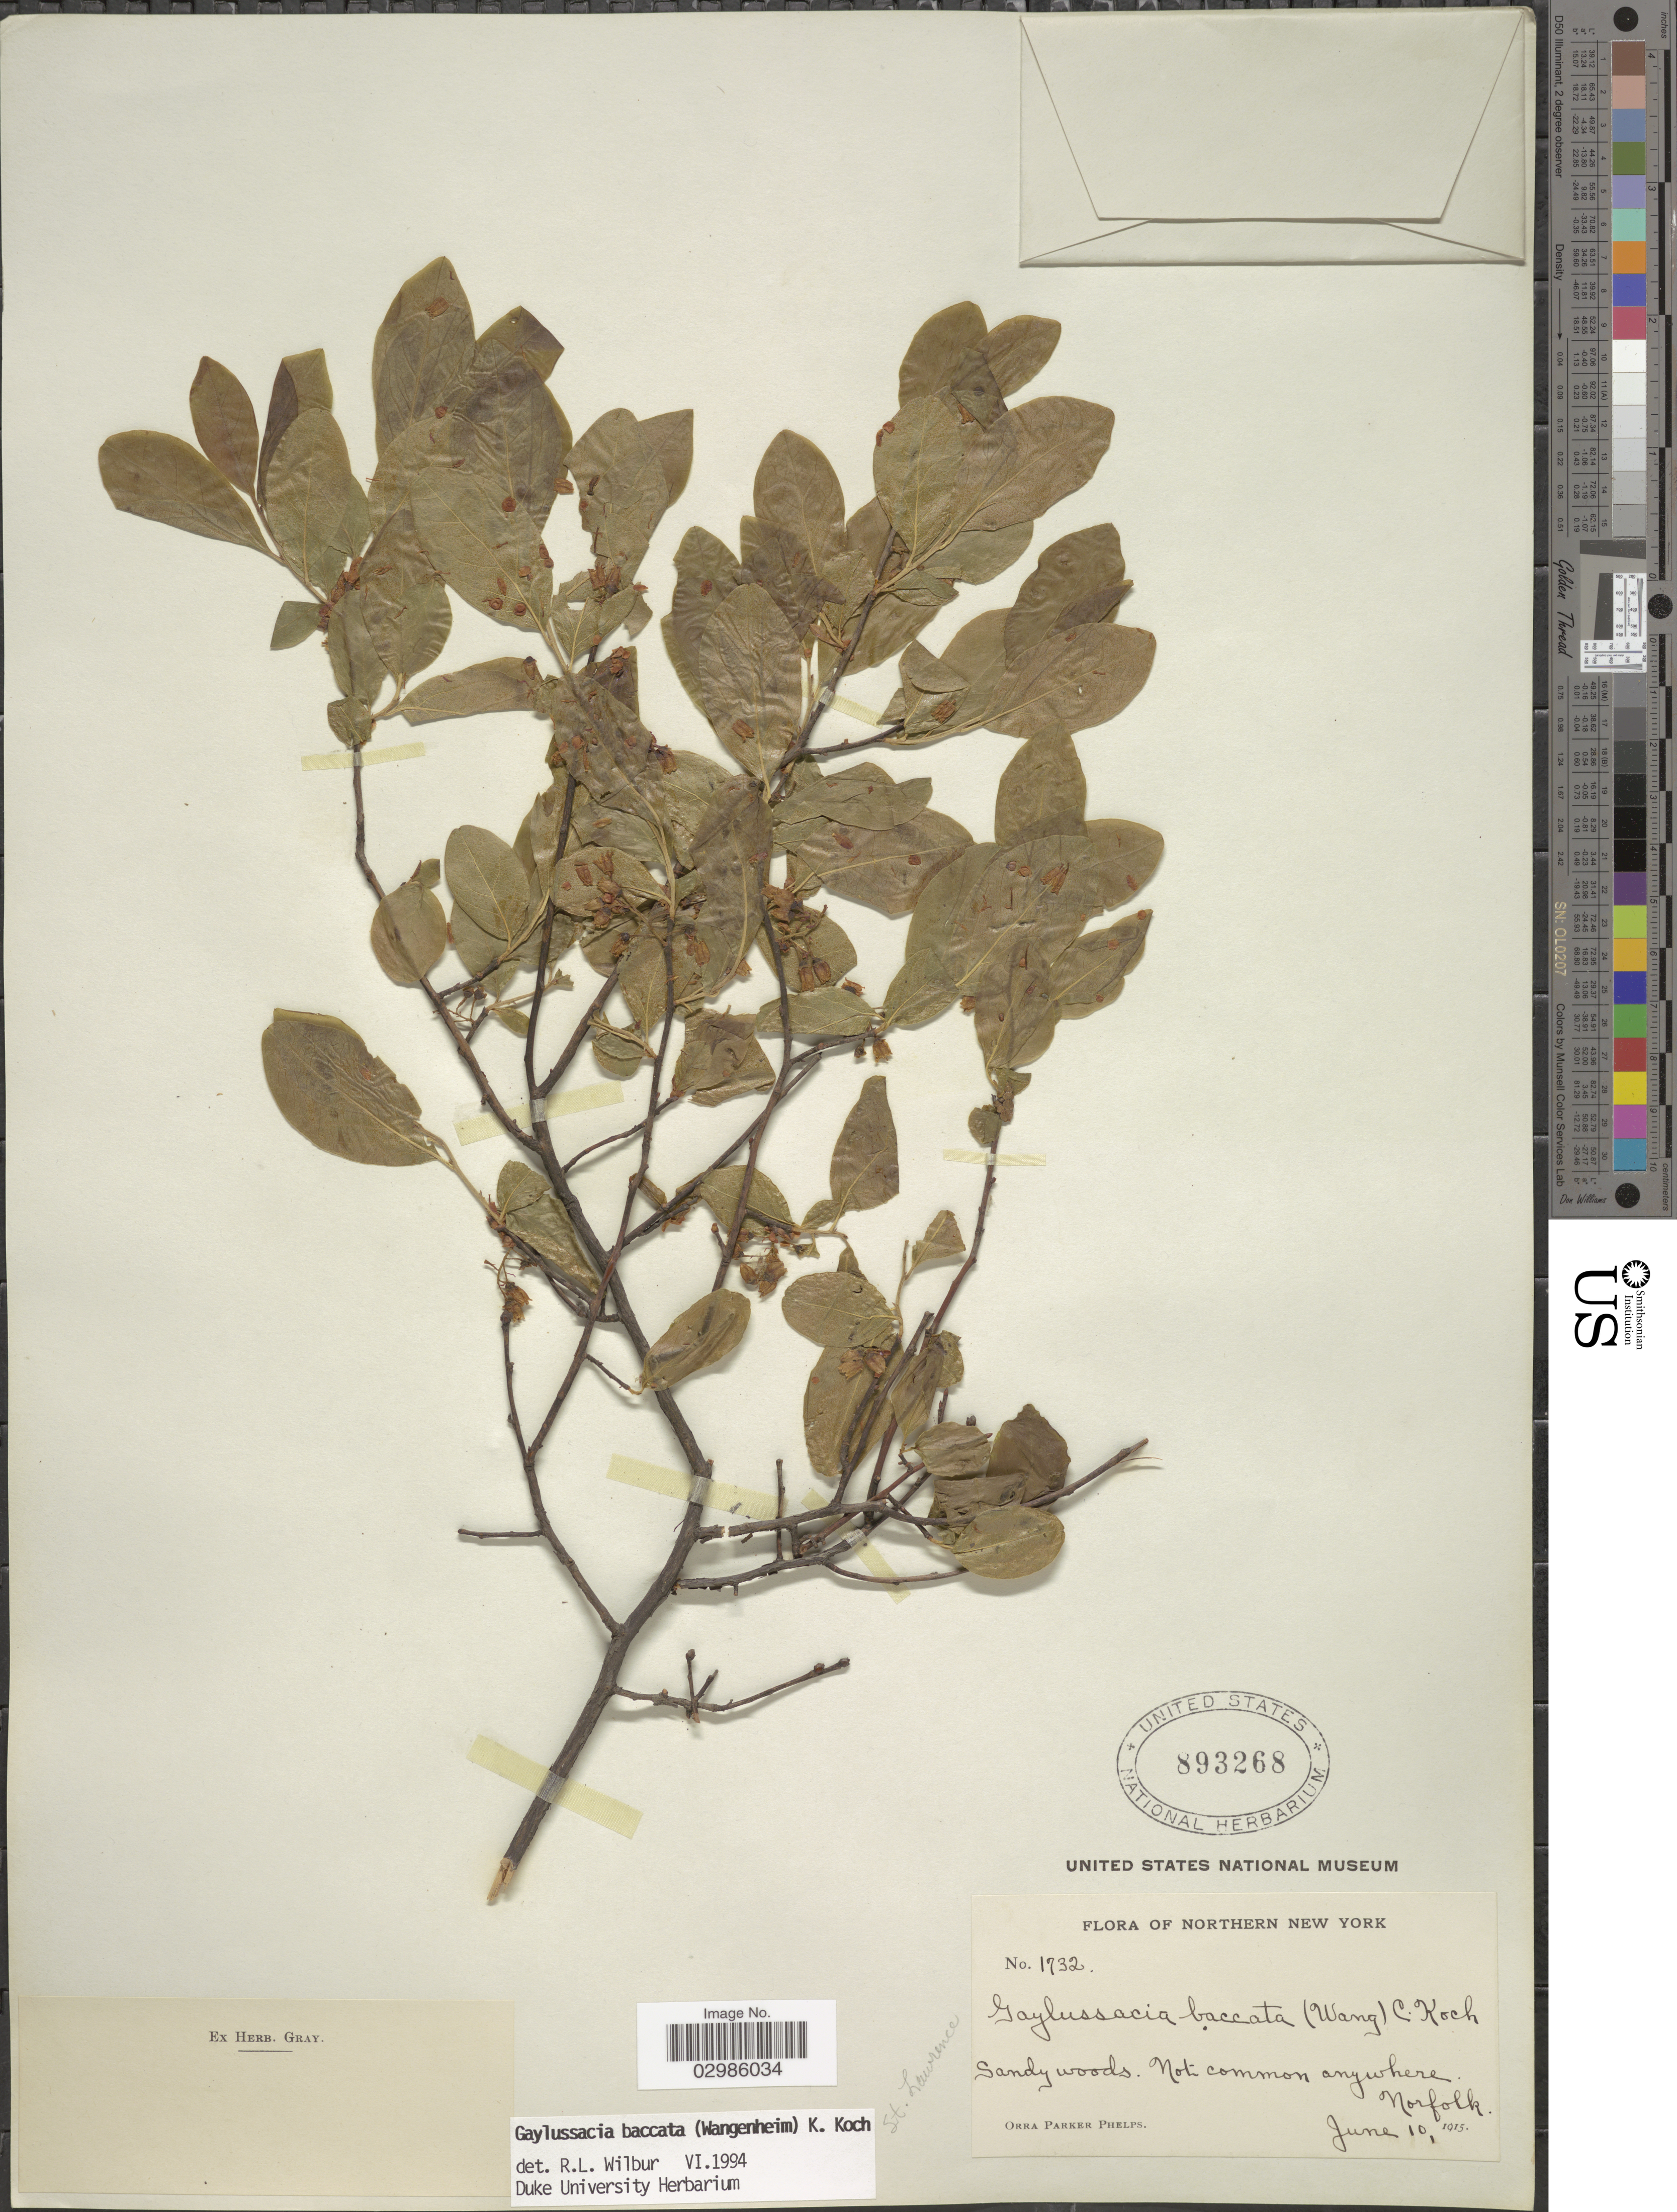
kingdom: Plantae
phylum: Tracheophyta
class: Magnoliopsida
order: Ericales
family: Ericaceae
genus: Gaylussacia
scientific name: Gaylussacia baccata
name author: (Wangenh.) K. Koch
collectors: O. P. Phelps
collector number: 1732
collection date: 1915-06-10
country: United States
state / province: New York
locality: Northern New York. Sandy woods. Norfolk. St. Lawrence.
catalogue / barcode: US 893268